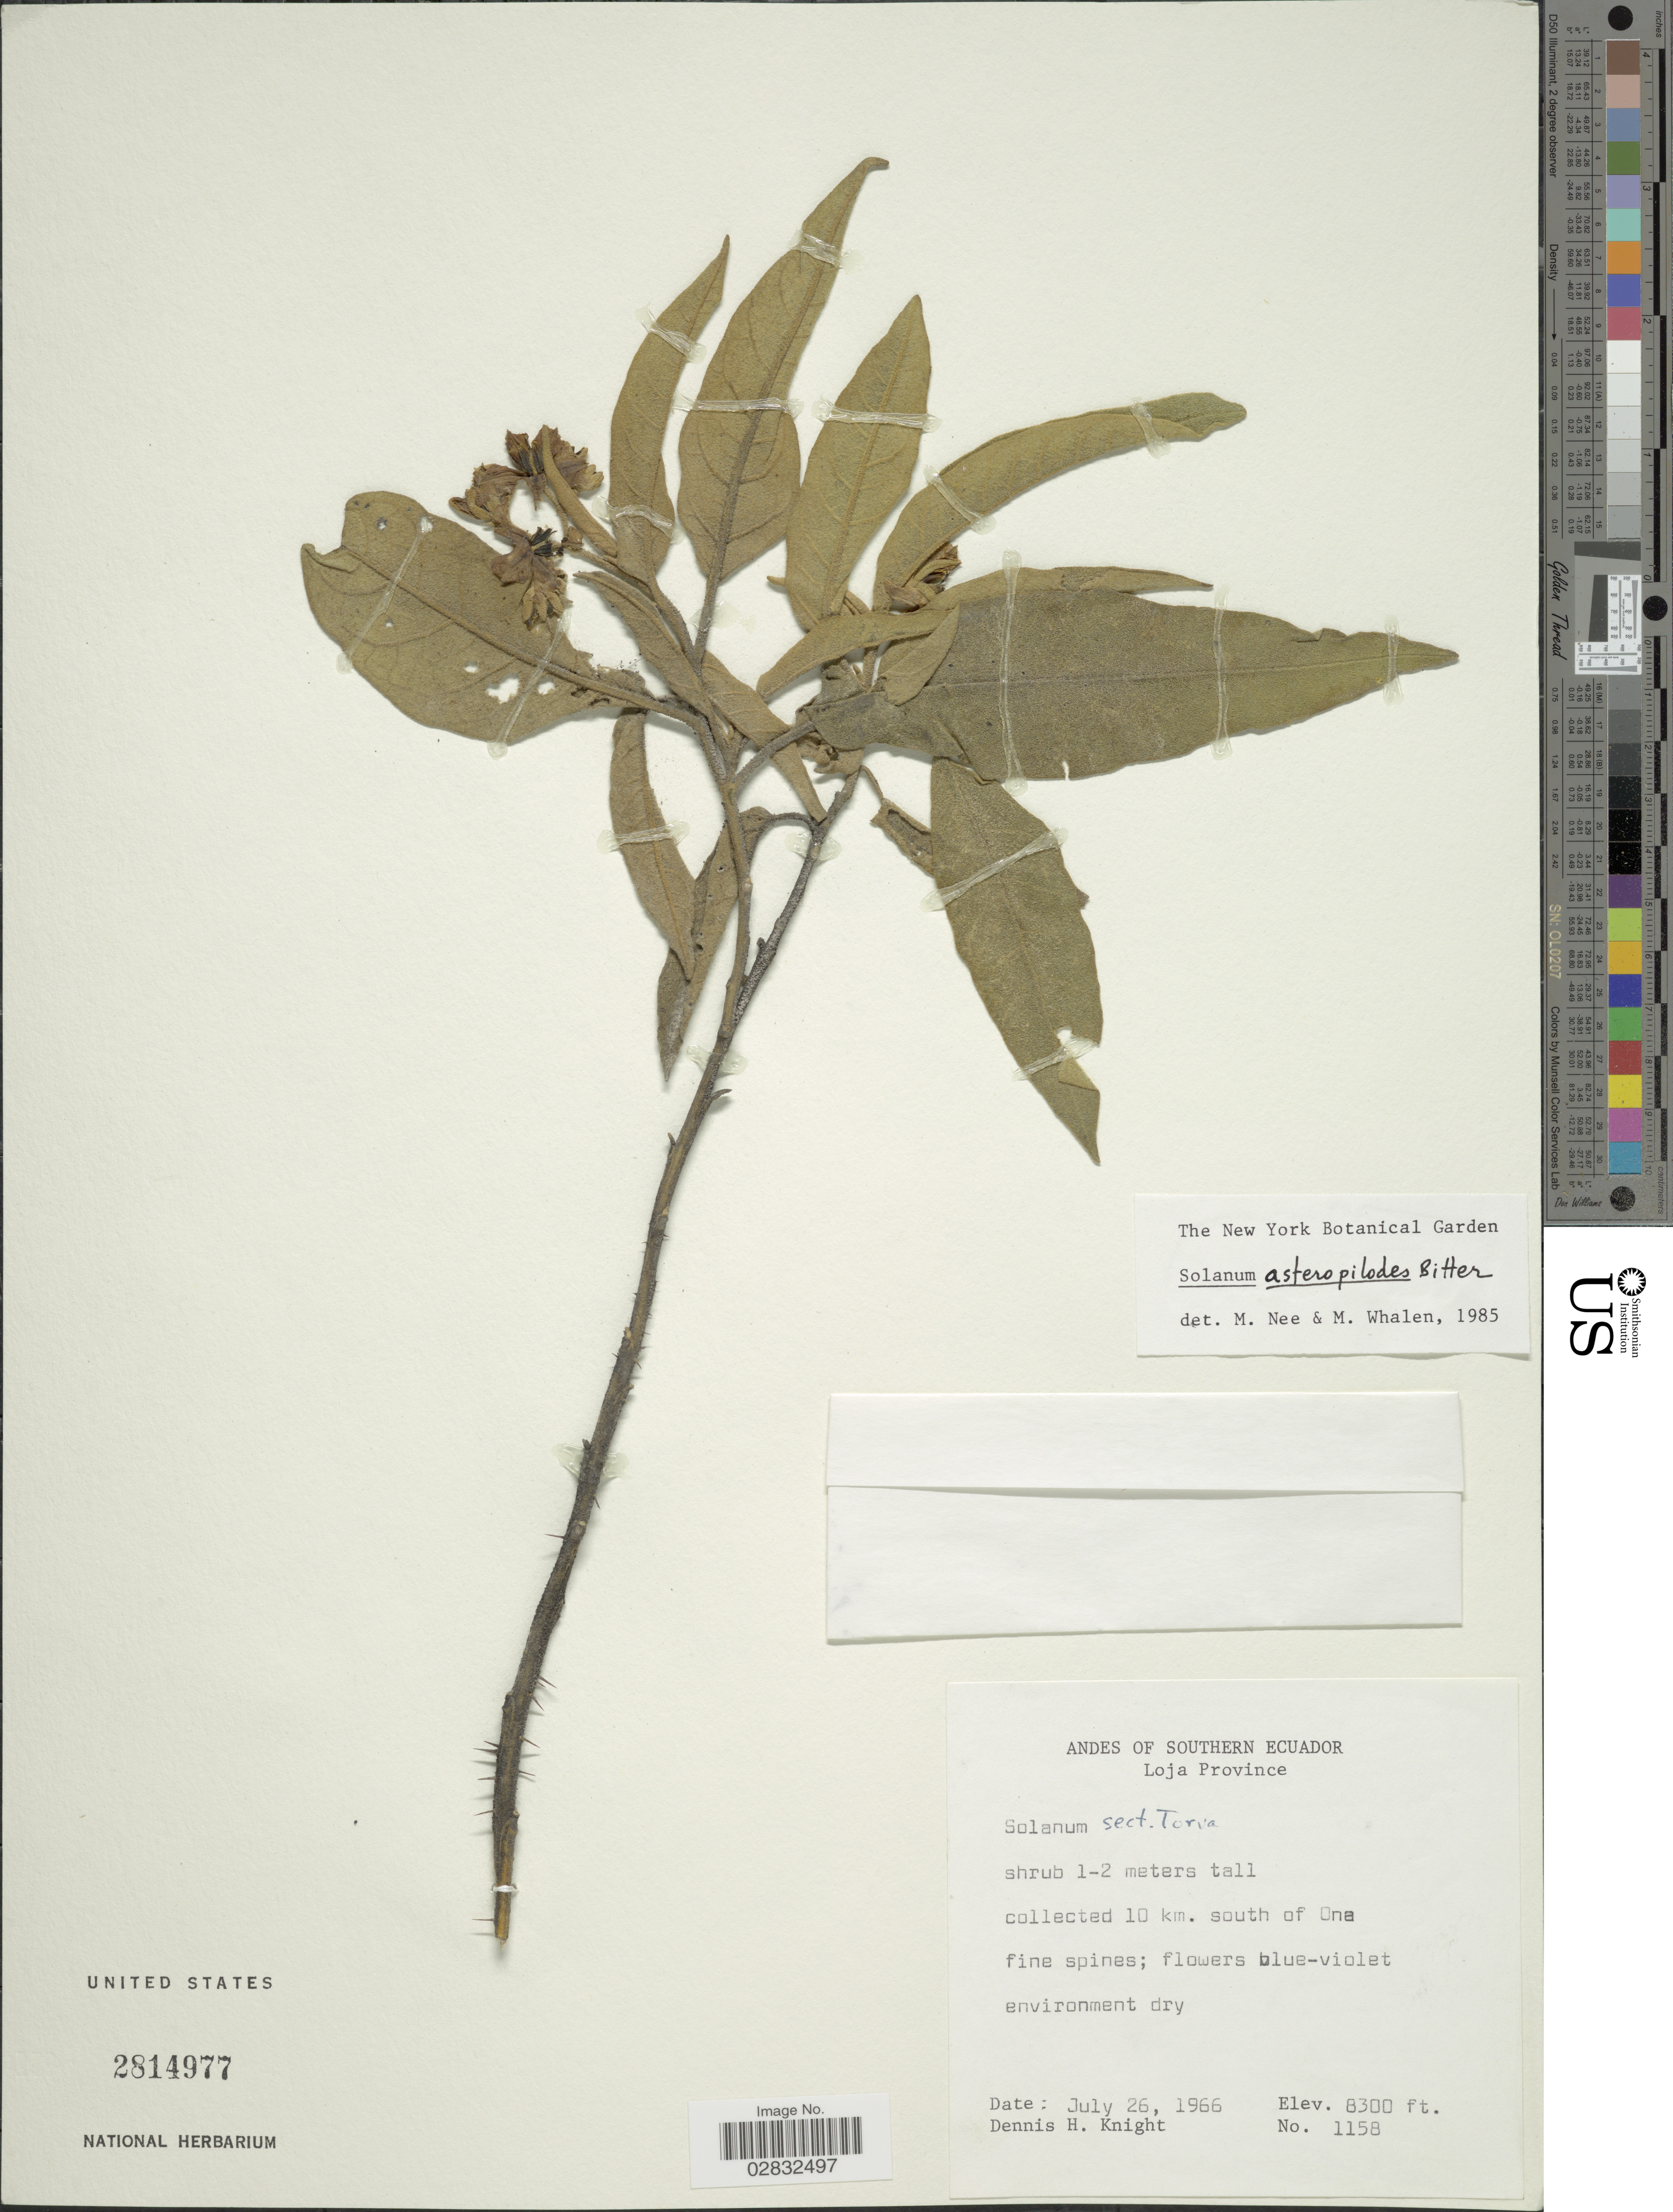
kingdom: Plantae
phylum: Tracheophyta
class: Magnoliopsida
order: Solanales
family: Solanaceae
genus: Solanum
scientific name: Solanum asteropilodes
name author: Bitter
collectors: D. Knight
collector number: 1158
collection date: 1966-07-26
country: Ecuador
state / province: Loja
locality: Andes of Southern Ecuador, Loja Province, collected 10 km. south of Ona.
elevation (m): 2530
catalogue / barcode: US 2814977